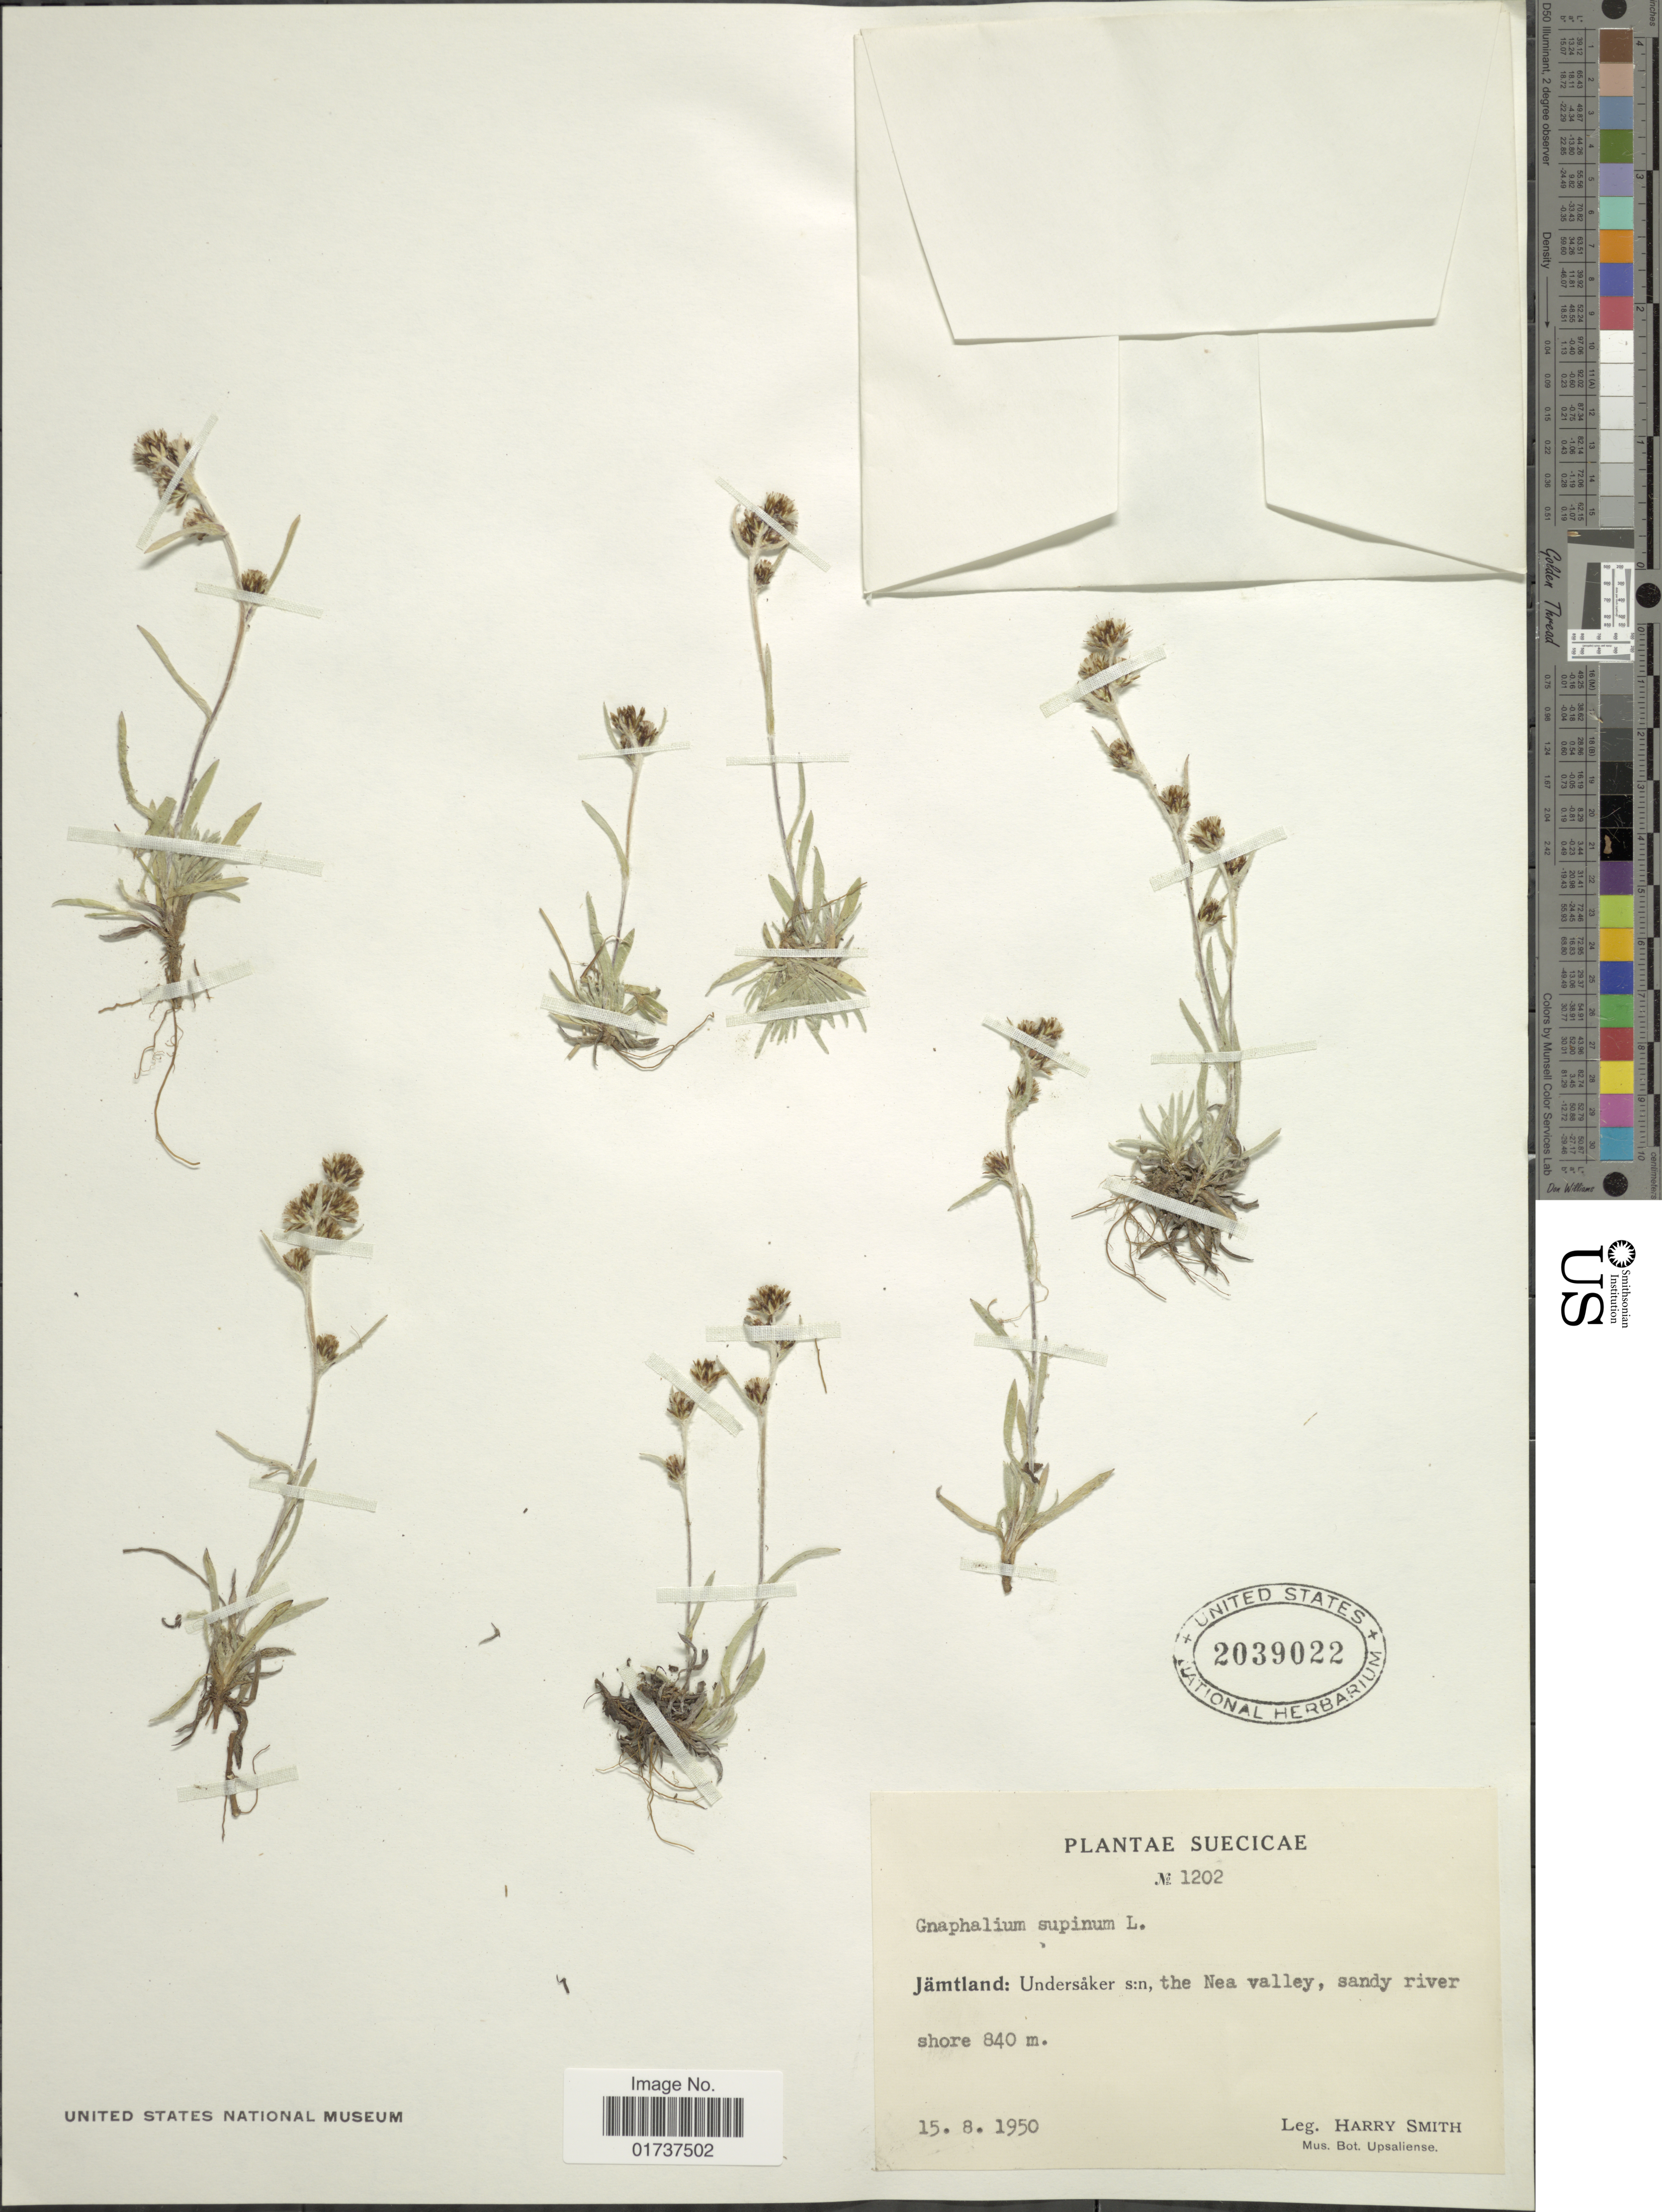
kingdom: Plantae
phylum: Tracheophyta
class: Magnoliopsida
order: Asterales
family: Asteraceae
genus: Gnaphalium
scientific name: Gnaphalium supinum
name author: L.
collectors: H. Smith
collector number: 1202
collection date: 1950-08-15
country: Sweden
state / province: Jämtland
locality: Suecicae, Undersaker s:n, the Nea valley, sandy river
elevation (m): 840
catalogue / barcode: US 2039022